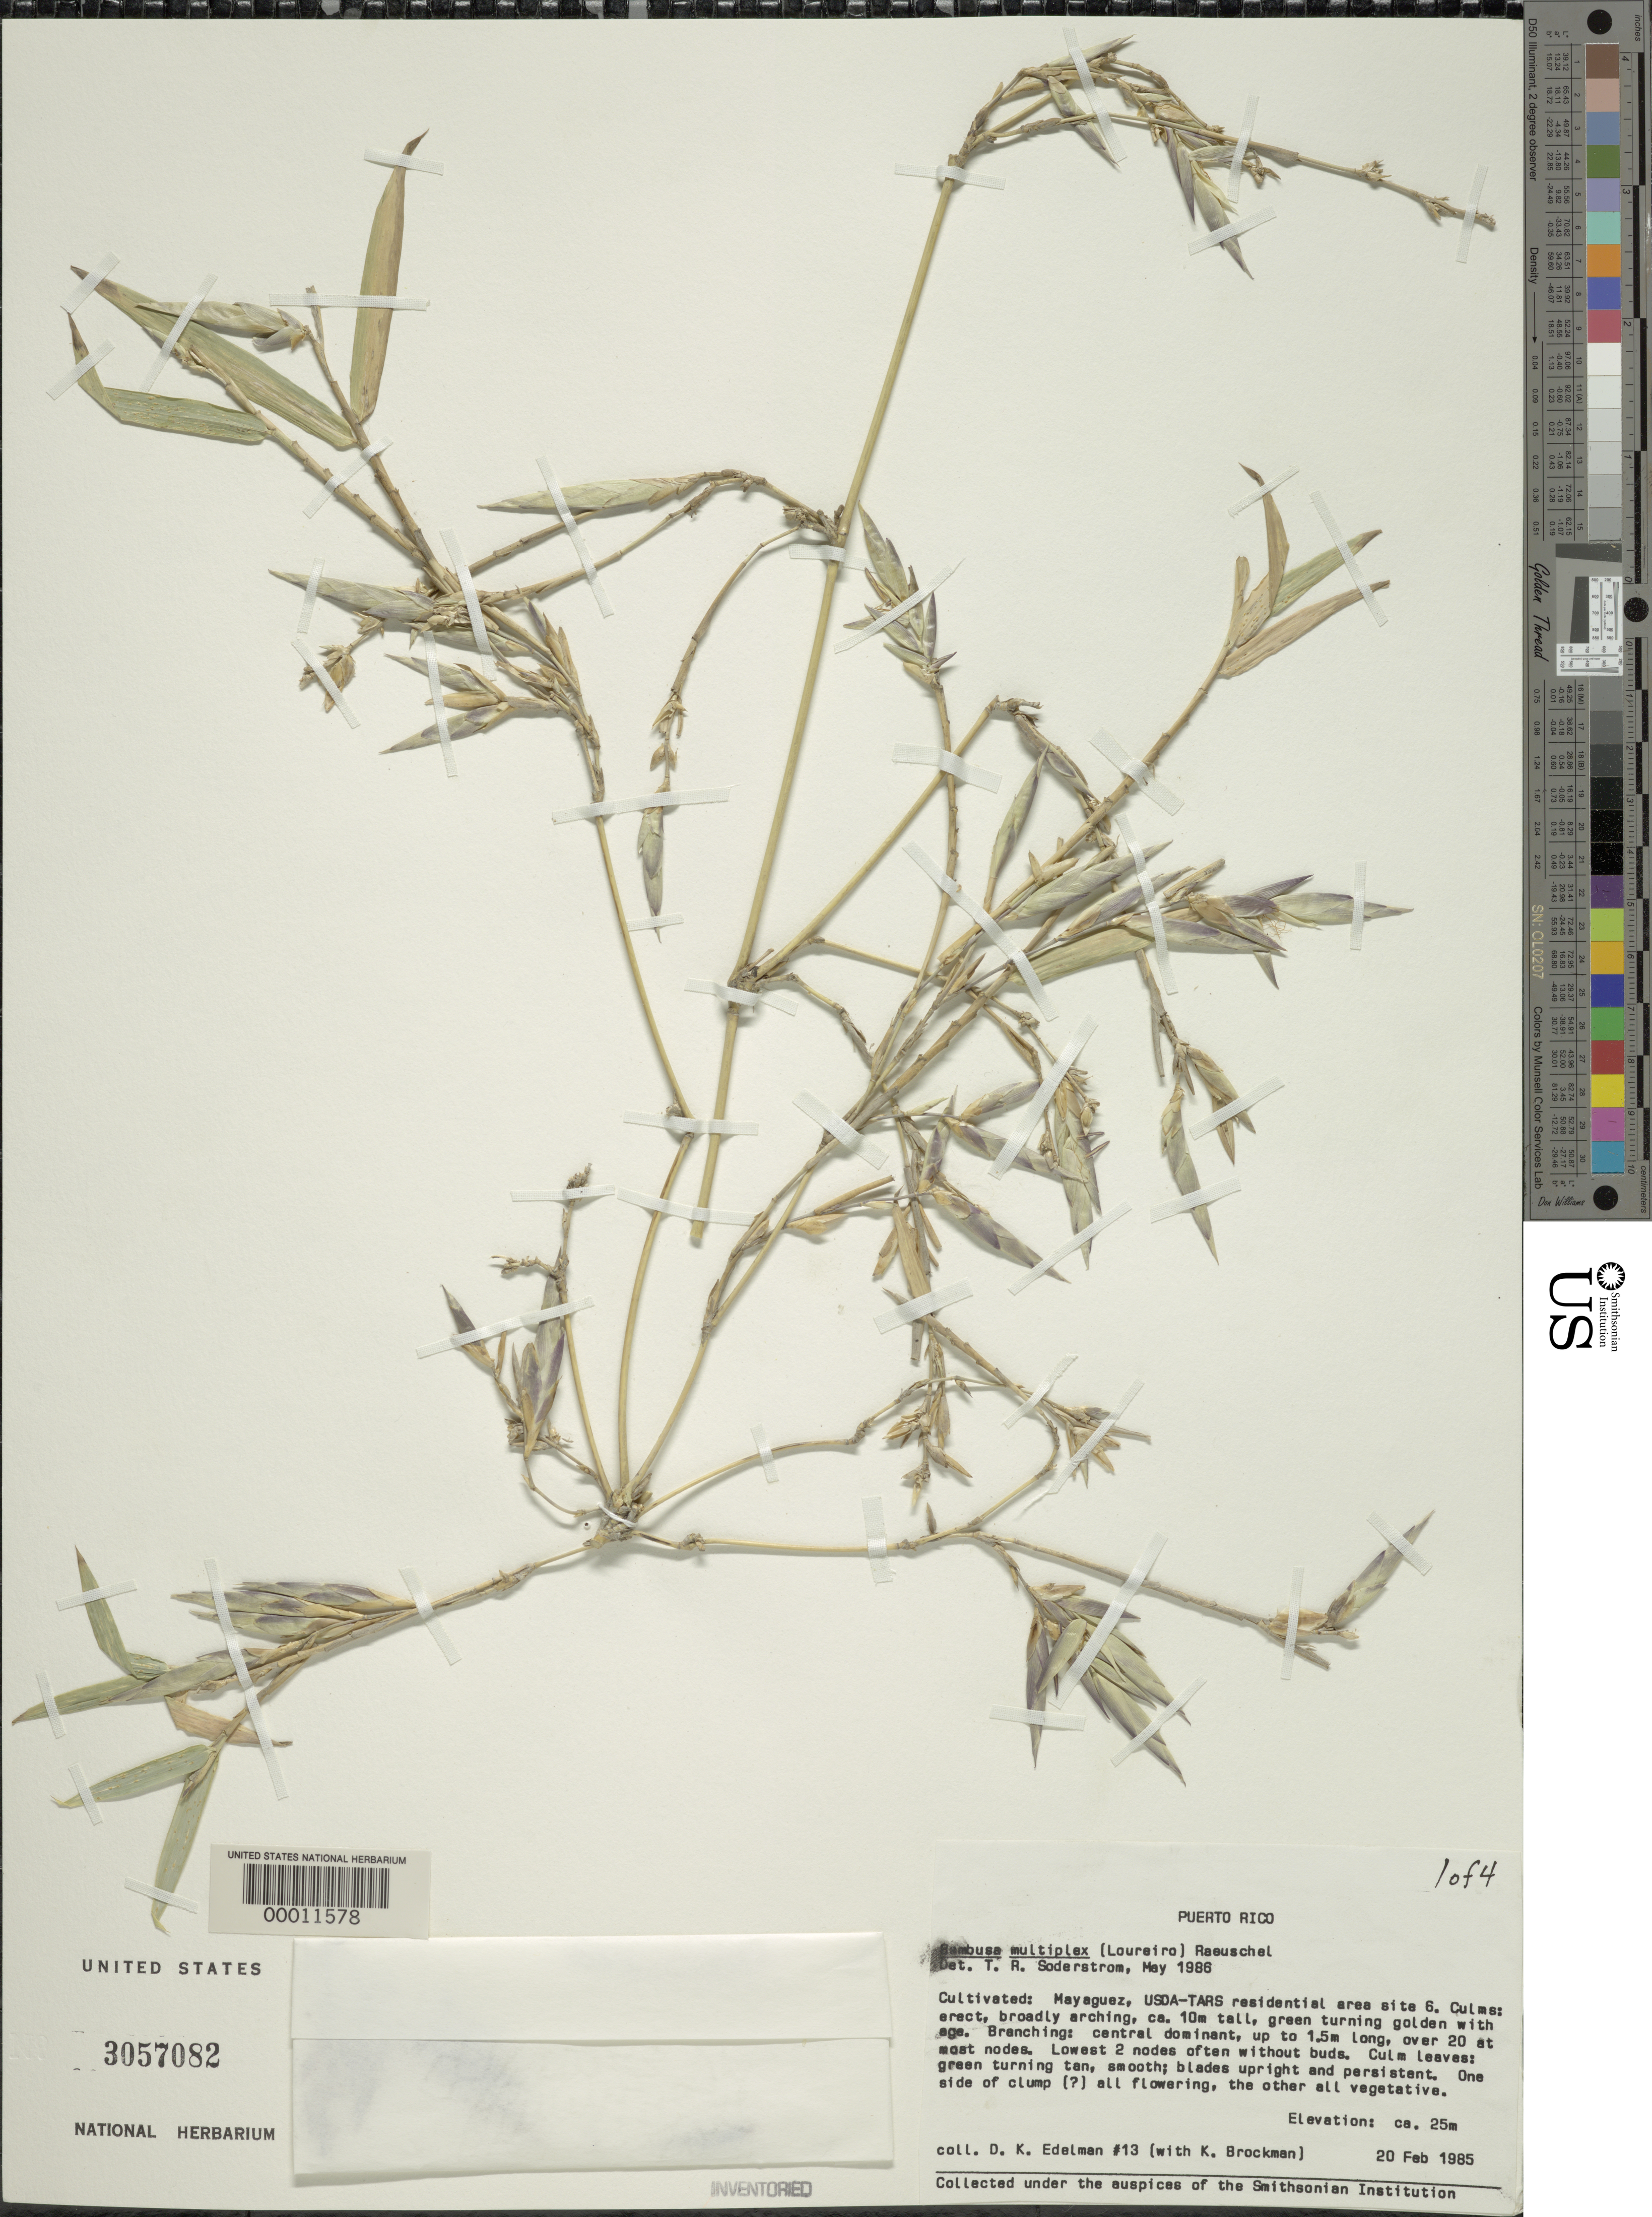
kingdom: Plantae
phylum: Tracheophyta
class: Liliopsida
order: Poales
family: Poaceae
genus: Bambusa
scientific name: Bambusa multiplex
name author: (Lour.) Raeusch. ex Schult. & Schult. f.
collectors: D. Edelman & K. Brockman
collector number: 13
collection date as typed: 20 Feb 1985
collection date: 1985-02-20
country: Puerto Rico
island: Greater Antilles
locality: Mayaguez, usda-tars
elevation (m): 25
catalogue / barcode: US 3057082